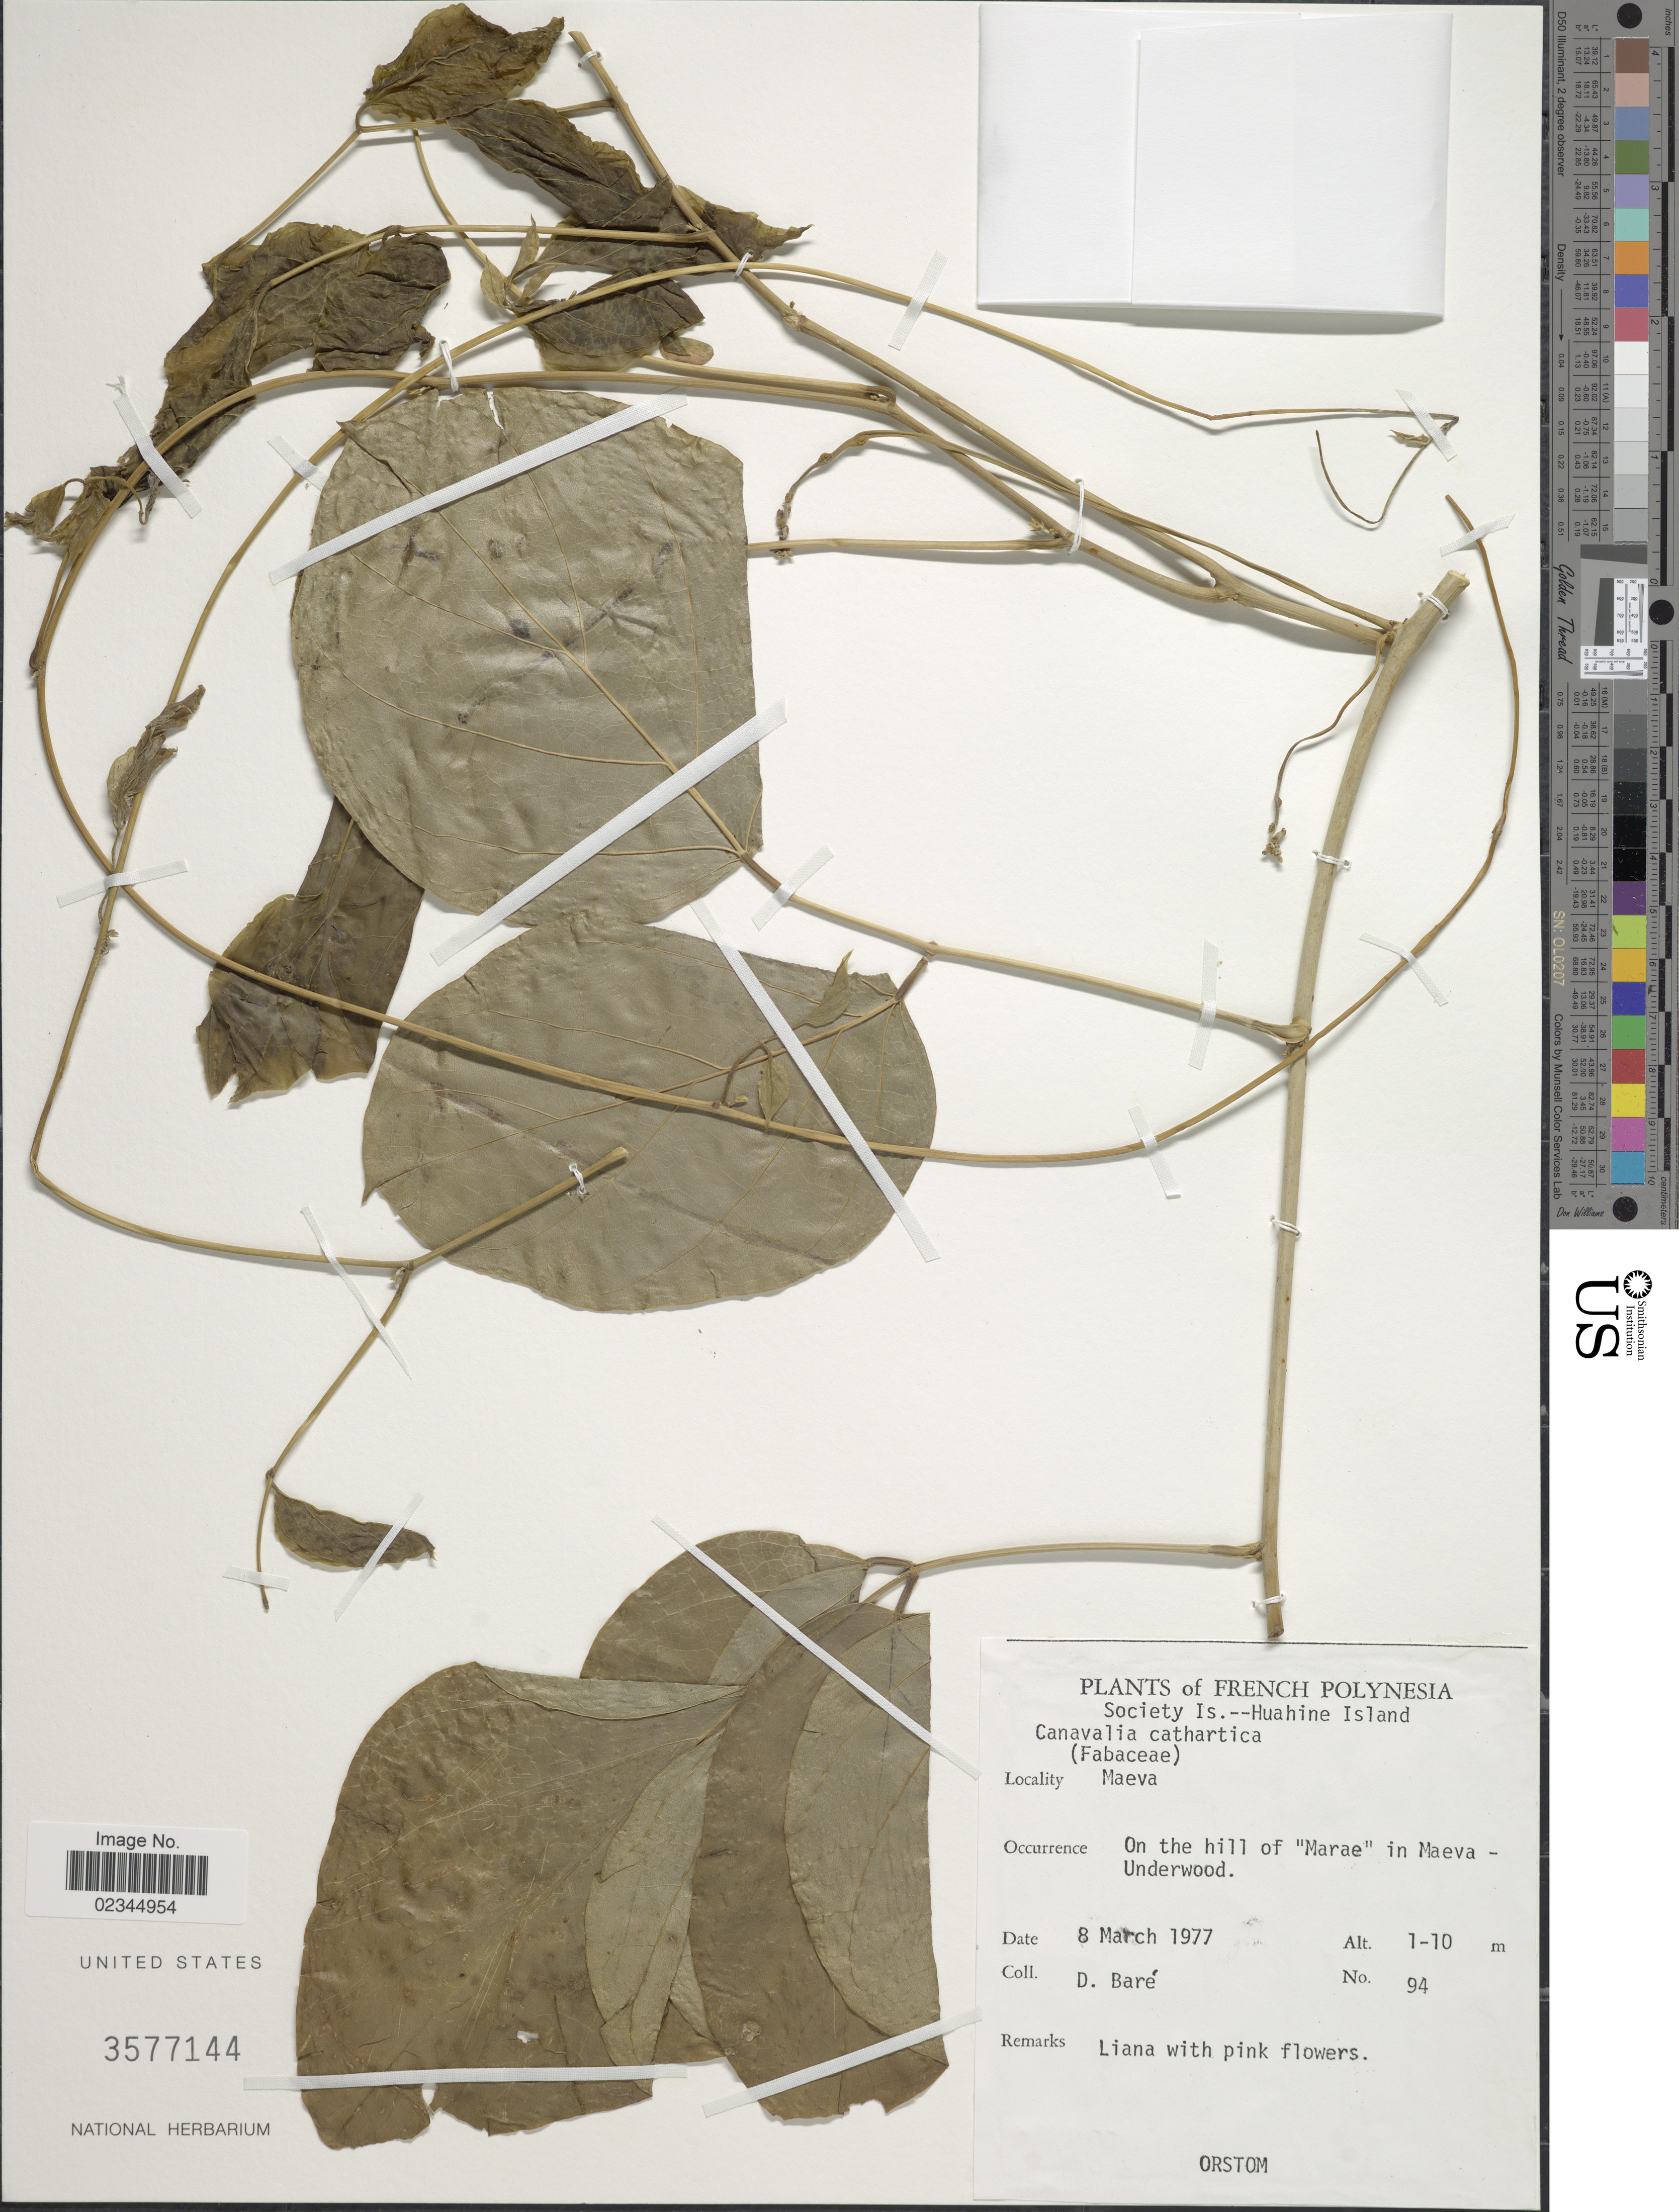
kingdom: Plantae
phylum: Tracheophyta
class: Magnoliopsida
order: Fabales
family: Fabaceae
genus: Canavalia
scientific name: Canavalia cathartica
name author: Thouars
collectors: D. Baré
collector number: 94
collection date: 1977-03-08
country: French Polynesia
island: Huahine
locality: French Polynesia, Society Is., Huahine Island, Maeva, on the hill of Marae, Maeva-Underwood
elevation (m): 1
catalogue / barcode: US 3577144